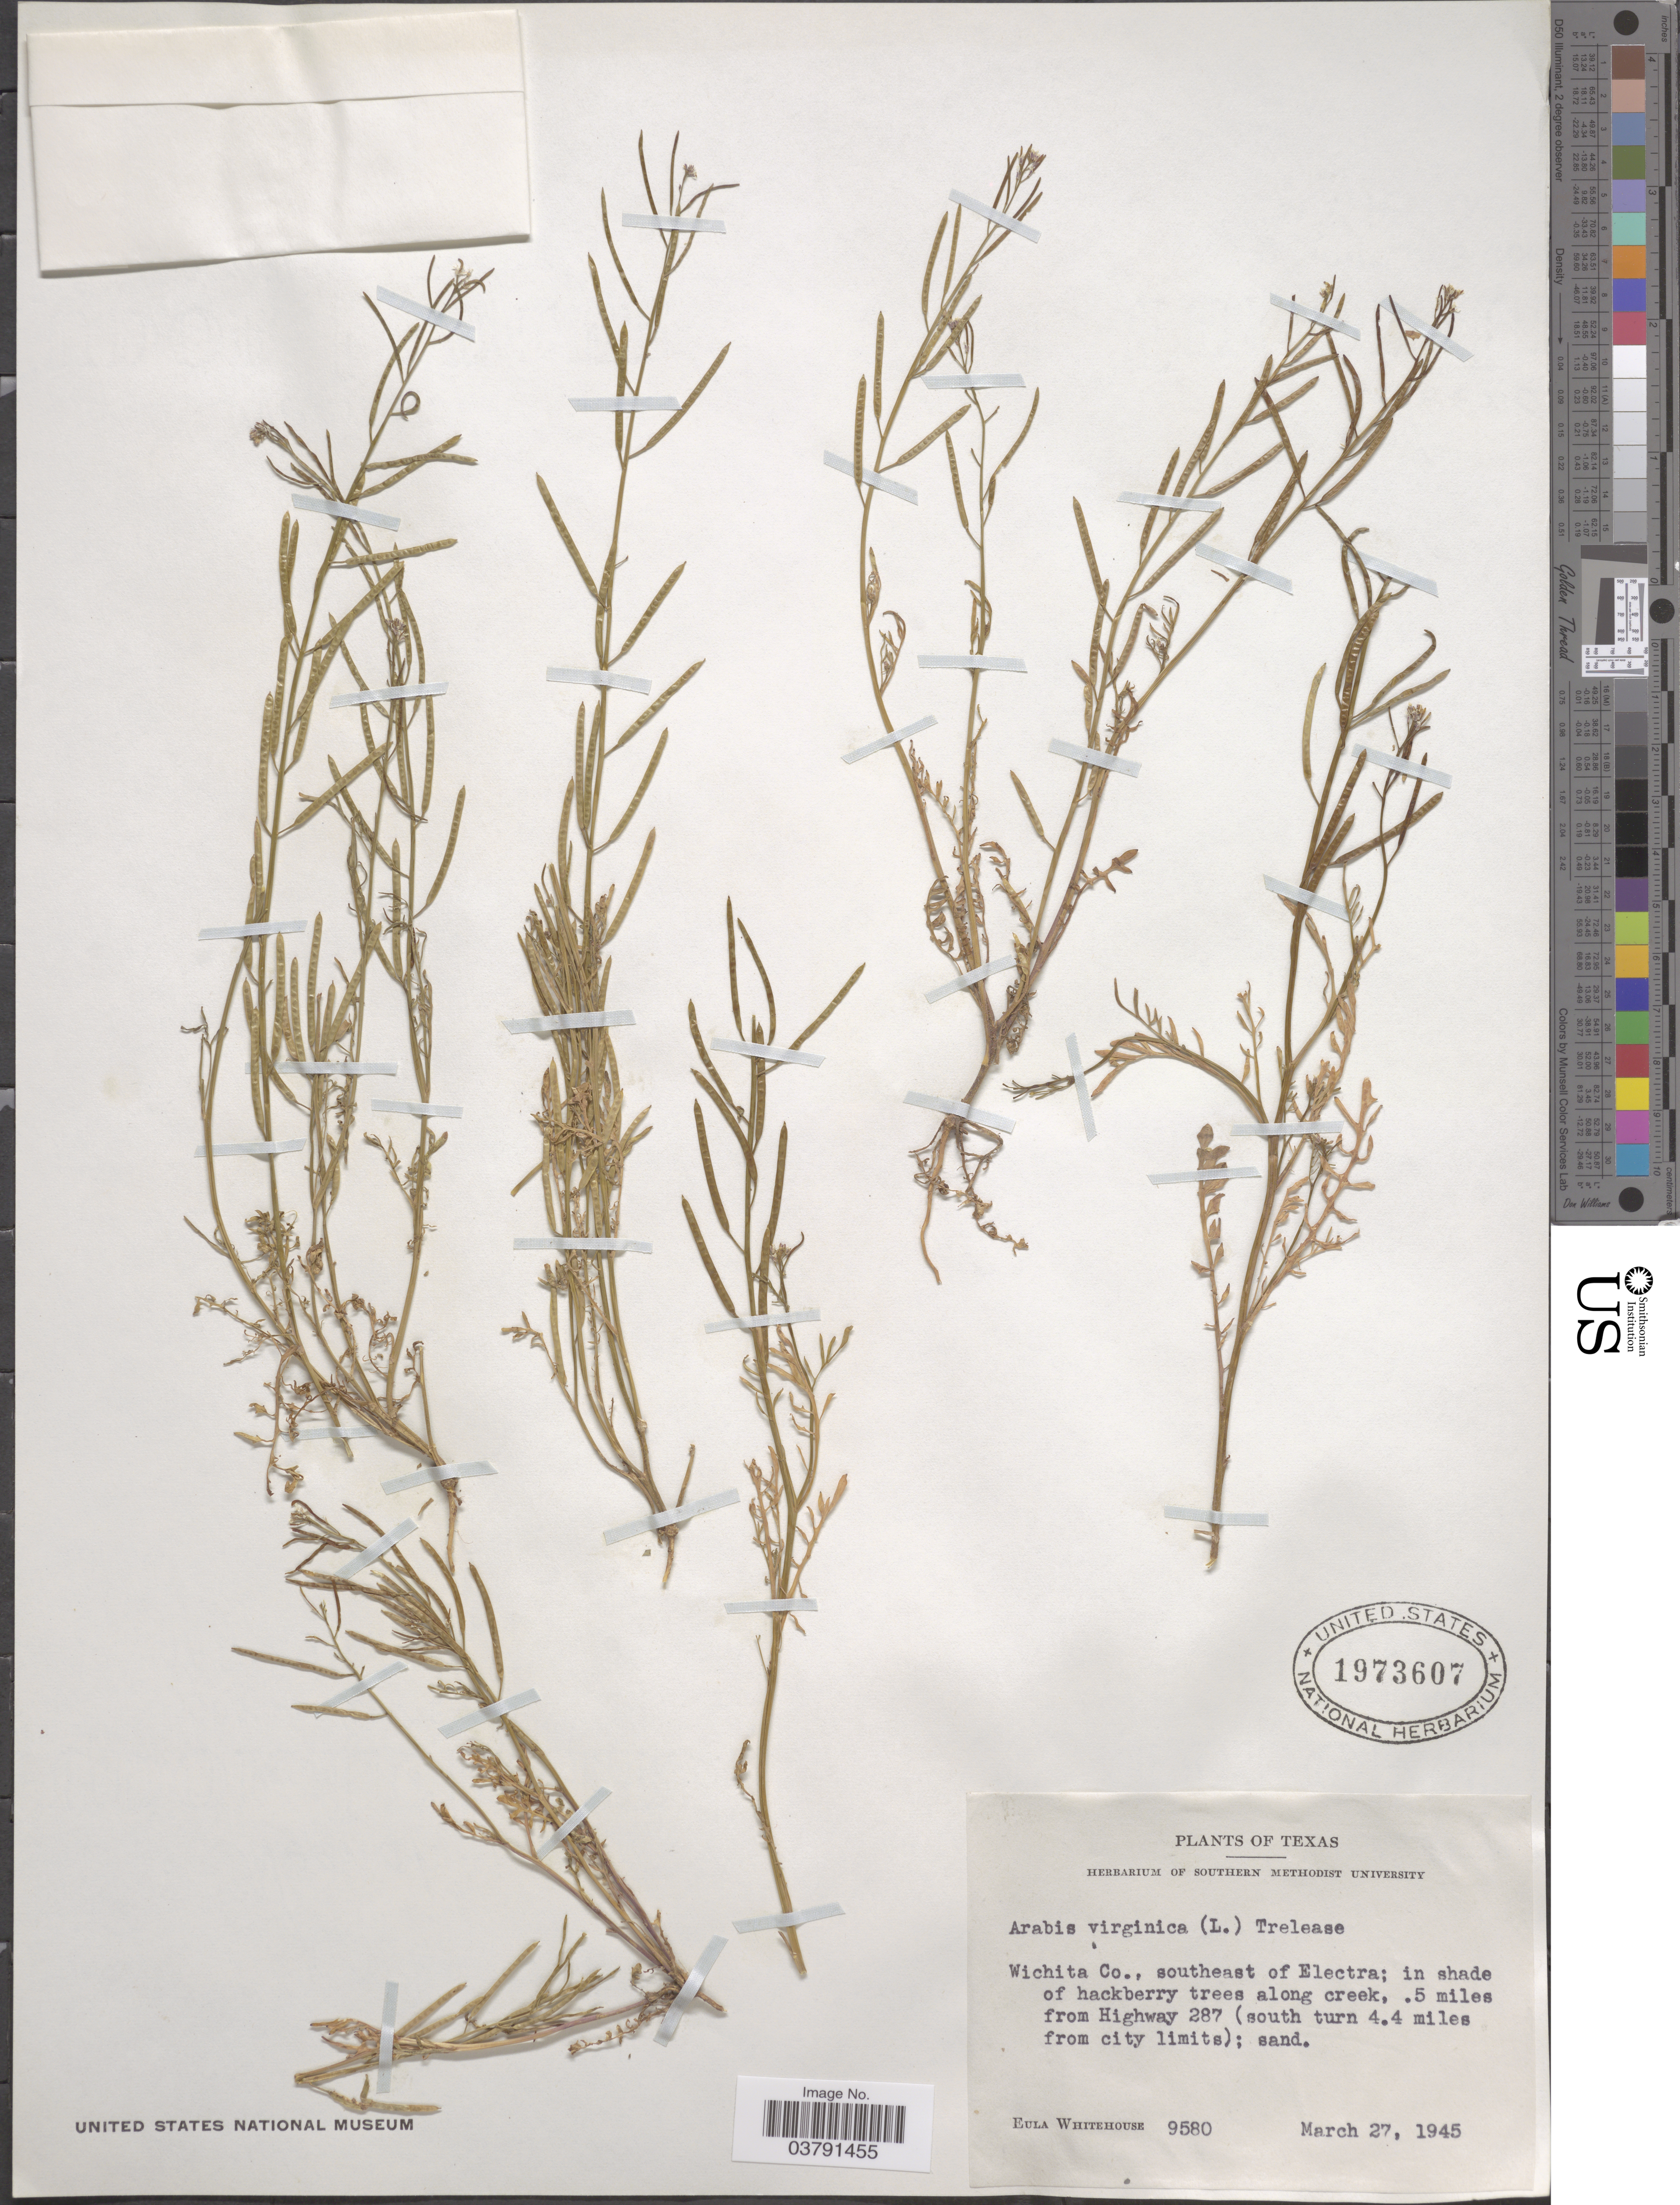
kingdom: Plantae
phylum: Tracheophyta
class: Magnoliopsida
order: Brassicales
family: Brassicaceae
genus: Planodes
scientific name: Planodes virginicum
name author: (L.) Greene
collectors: E. Whitehouse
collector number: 9580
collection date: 1945-03-27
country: United States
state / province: Texas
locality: Wichita Co., southeast of Electra; in shade of hackberry trees along creek, 5 miles from Highway 287 (south turn 4.4 miles from city limits).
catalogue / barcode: US 1973607